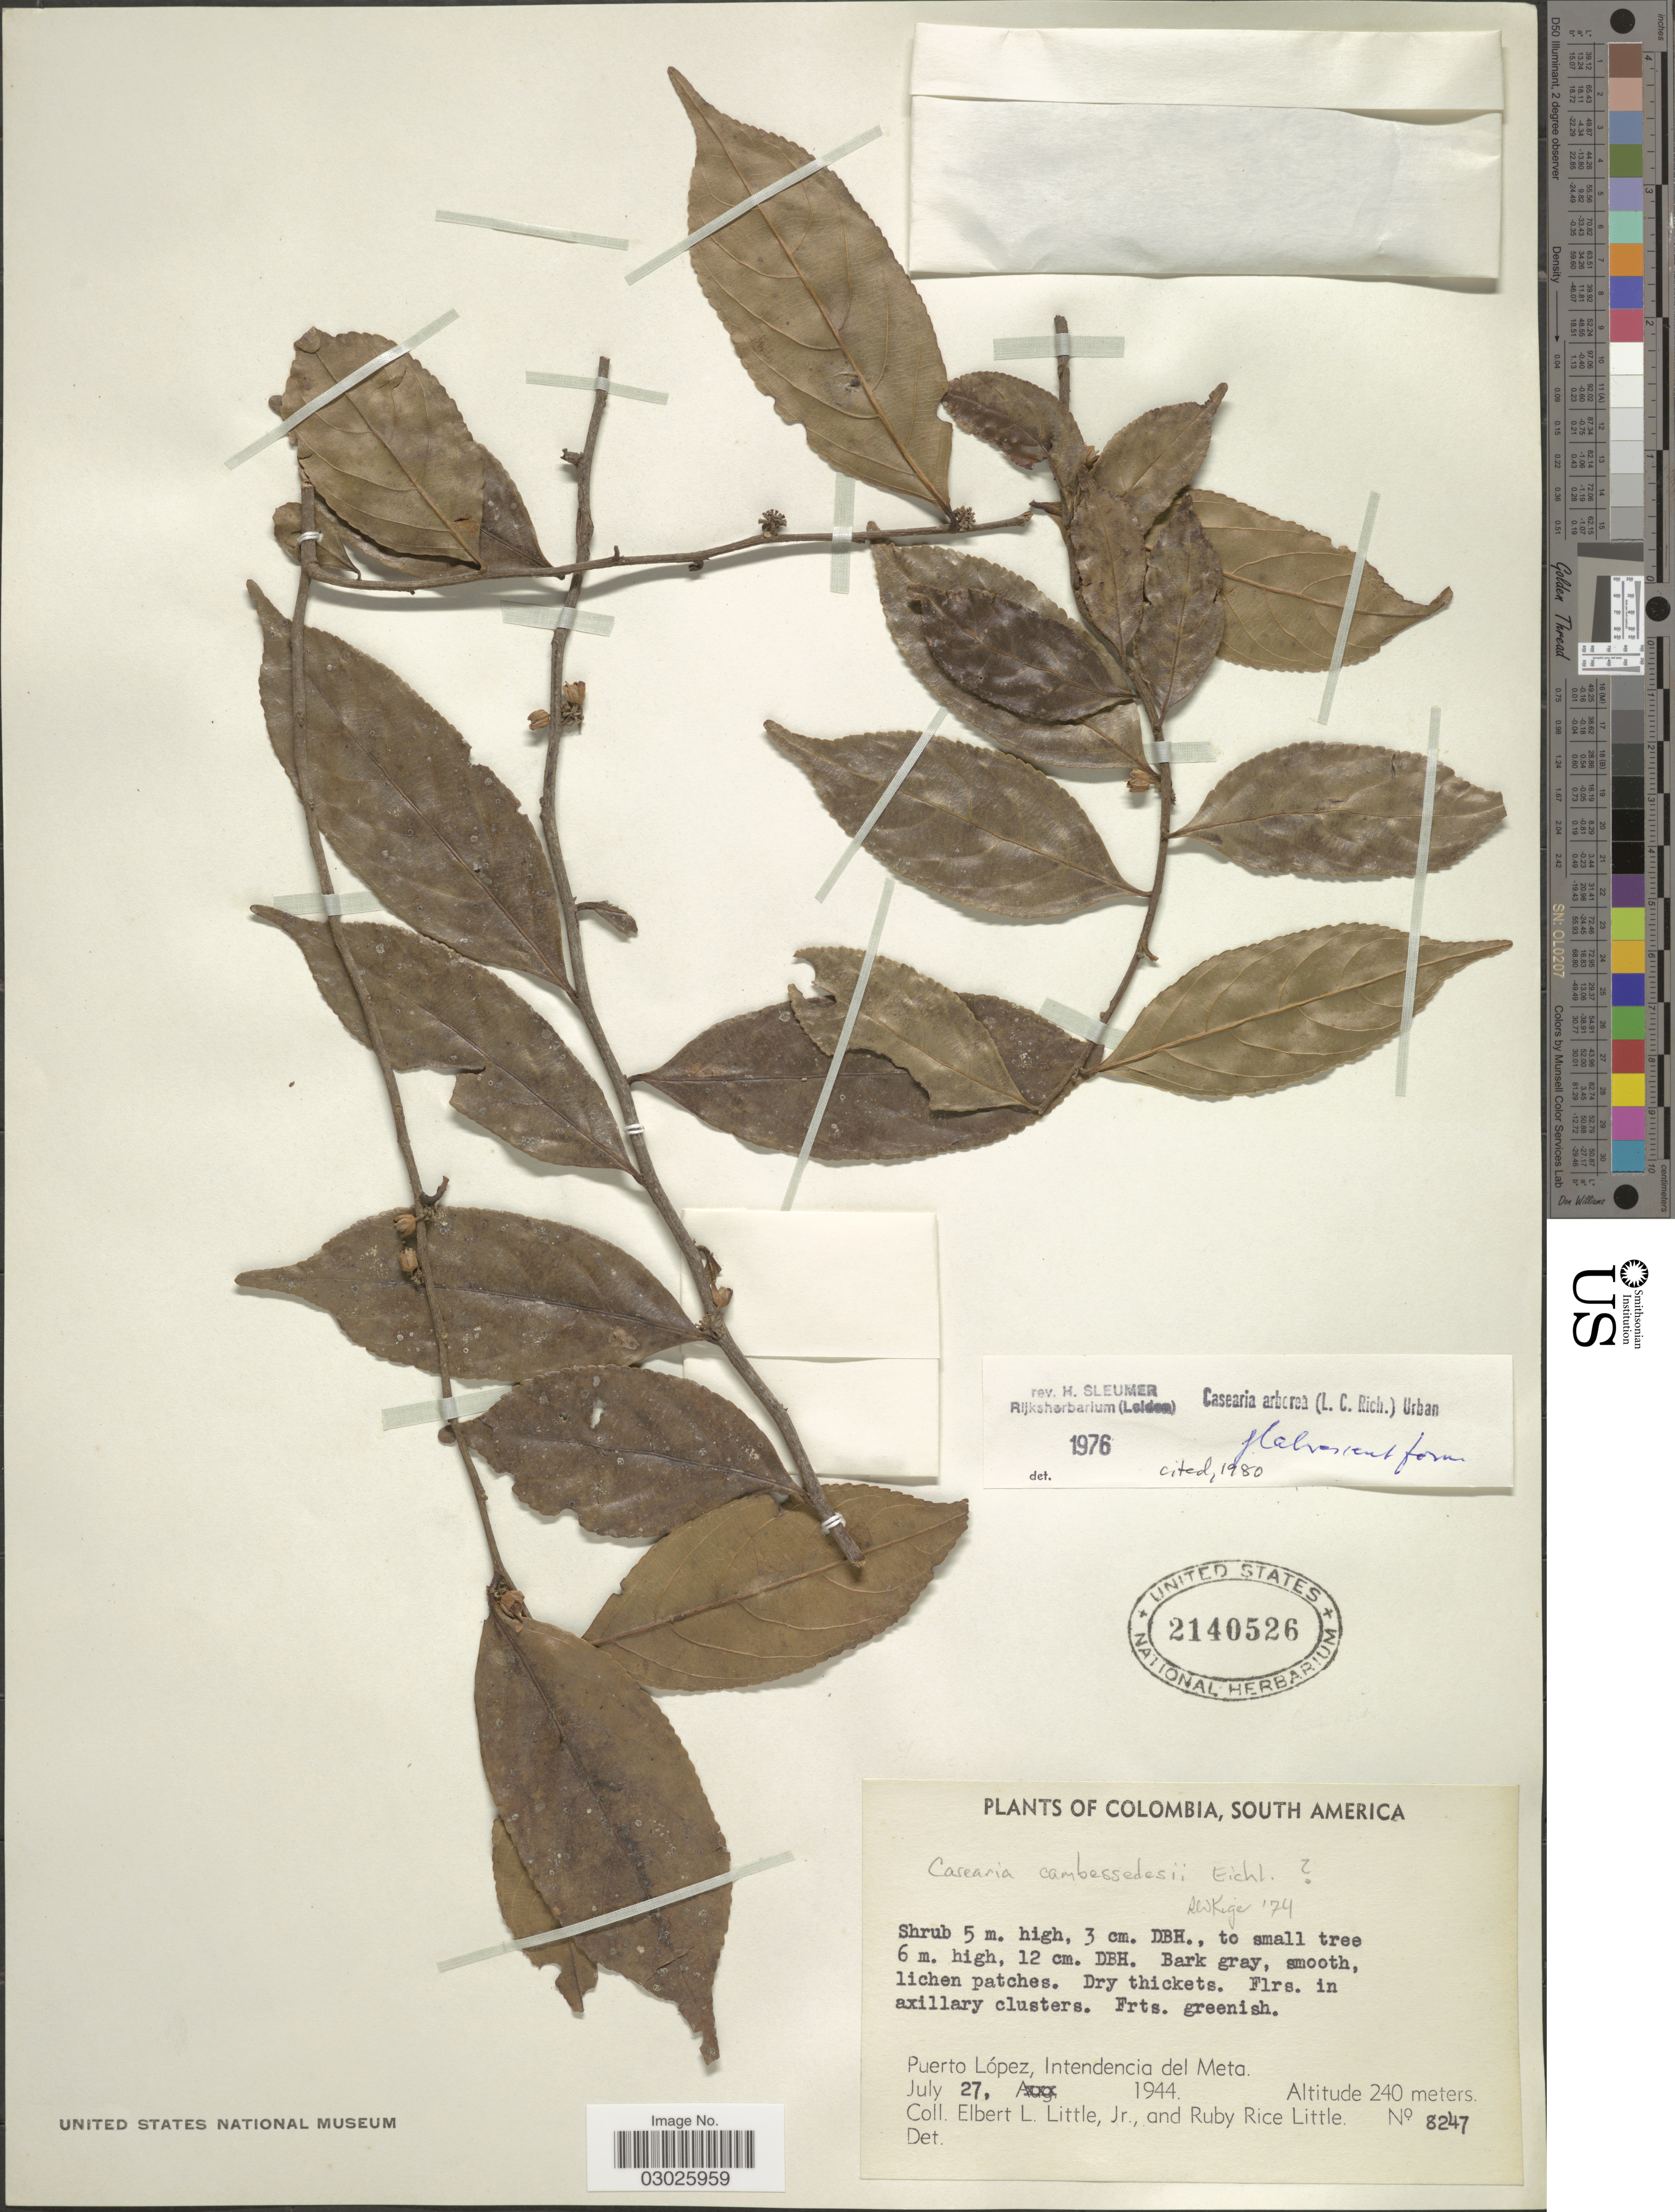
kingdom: Plantae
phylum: Tracheophyta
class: Magnoliopsida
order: Malpighiales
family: Salicaceae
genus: Casearia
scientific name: Casearia arborea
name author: (Rich.) Urb.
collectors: E. L. Little & R. R. Little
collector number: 8247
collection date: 1944-07-27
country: Colombia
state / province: Meta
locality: Puerto López, Intendencia del Meta.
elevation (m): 240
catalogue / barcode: US 2140526